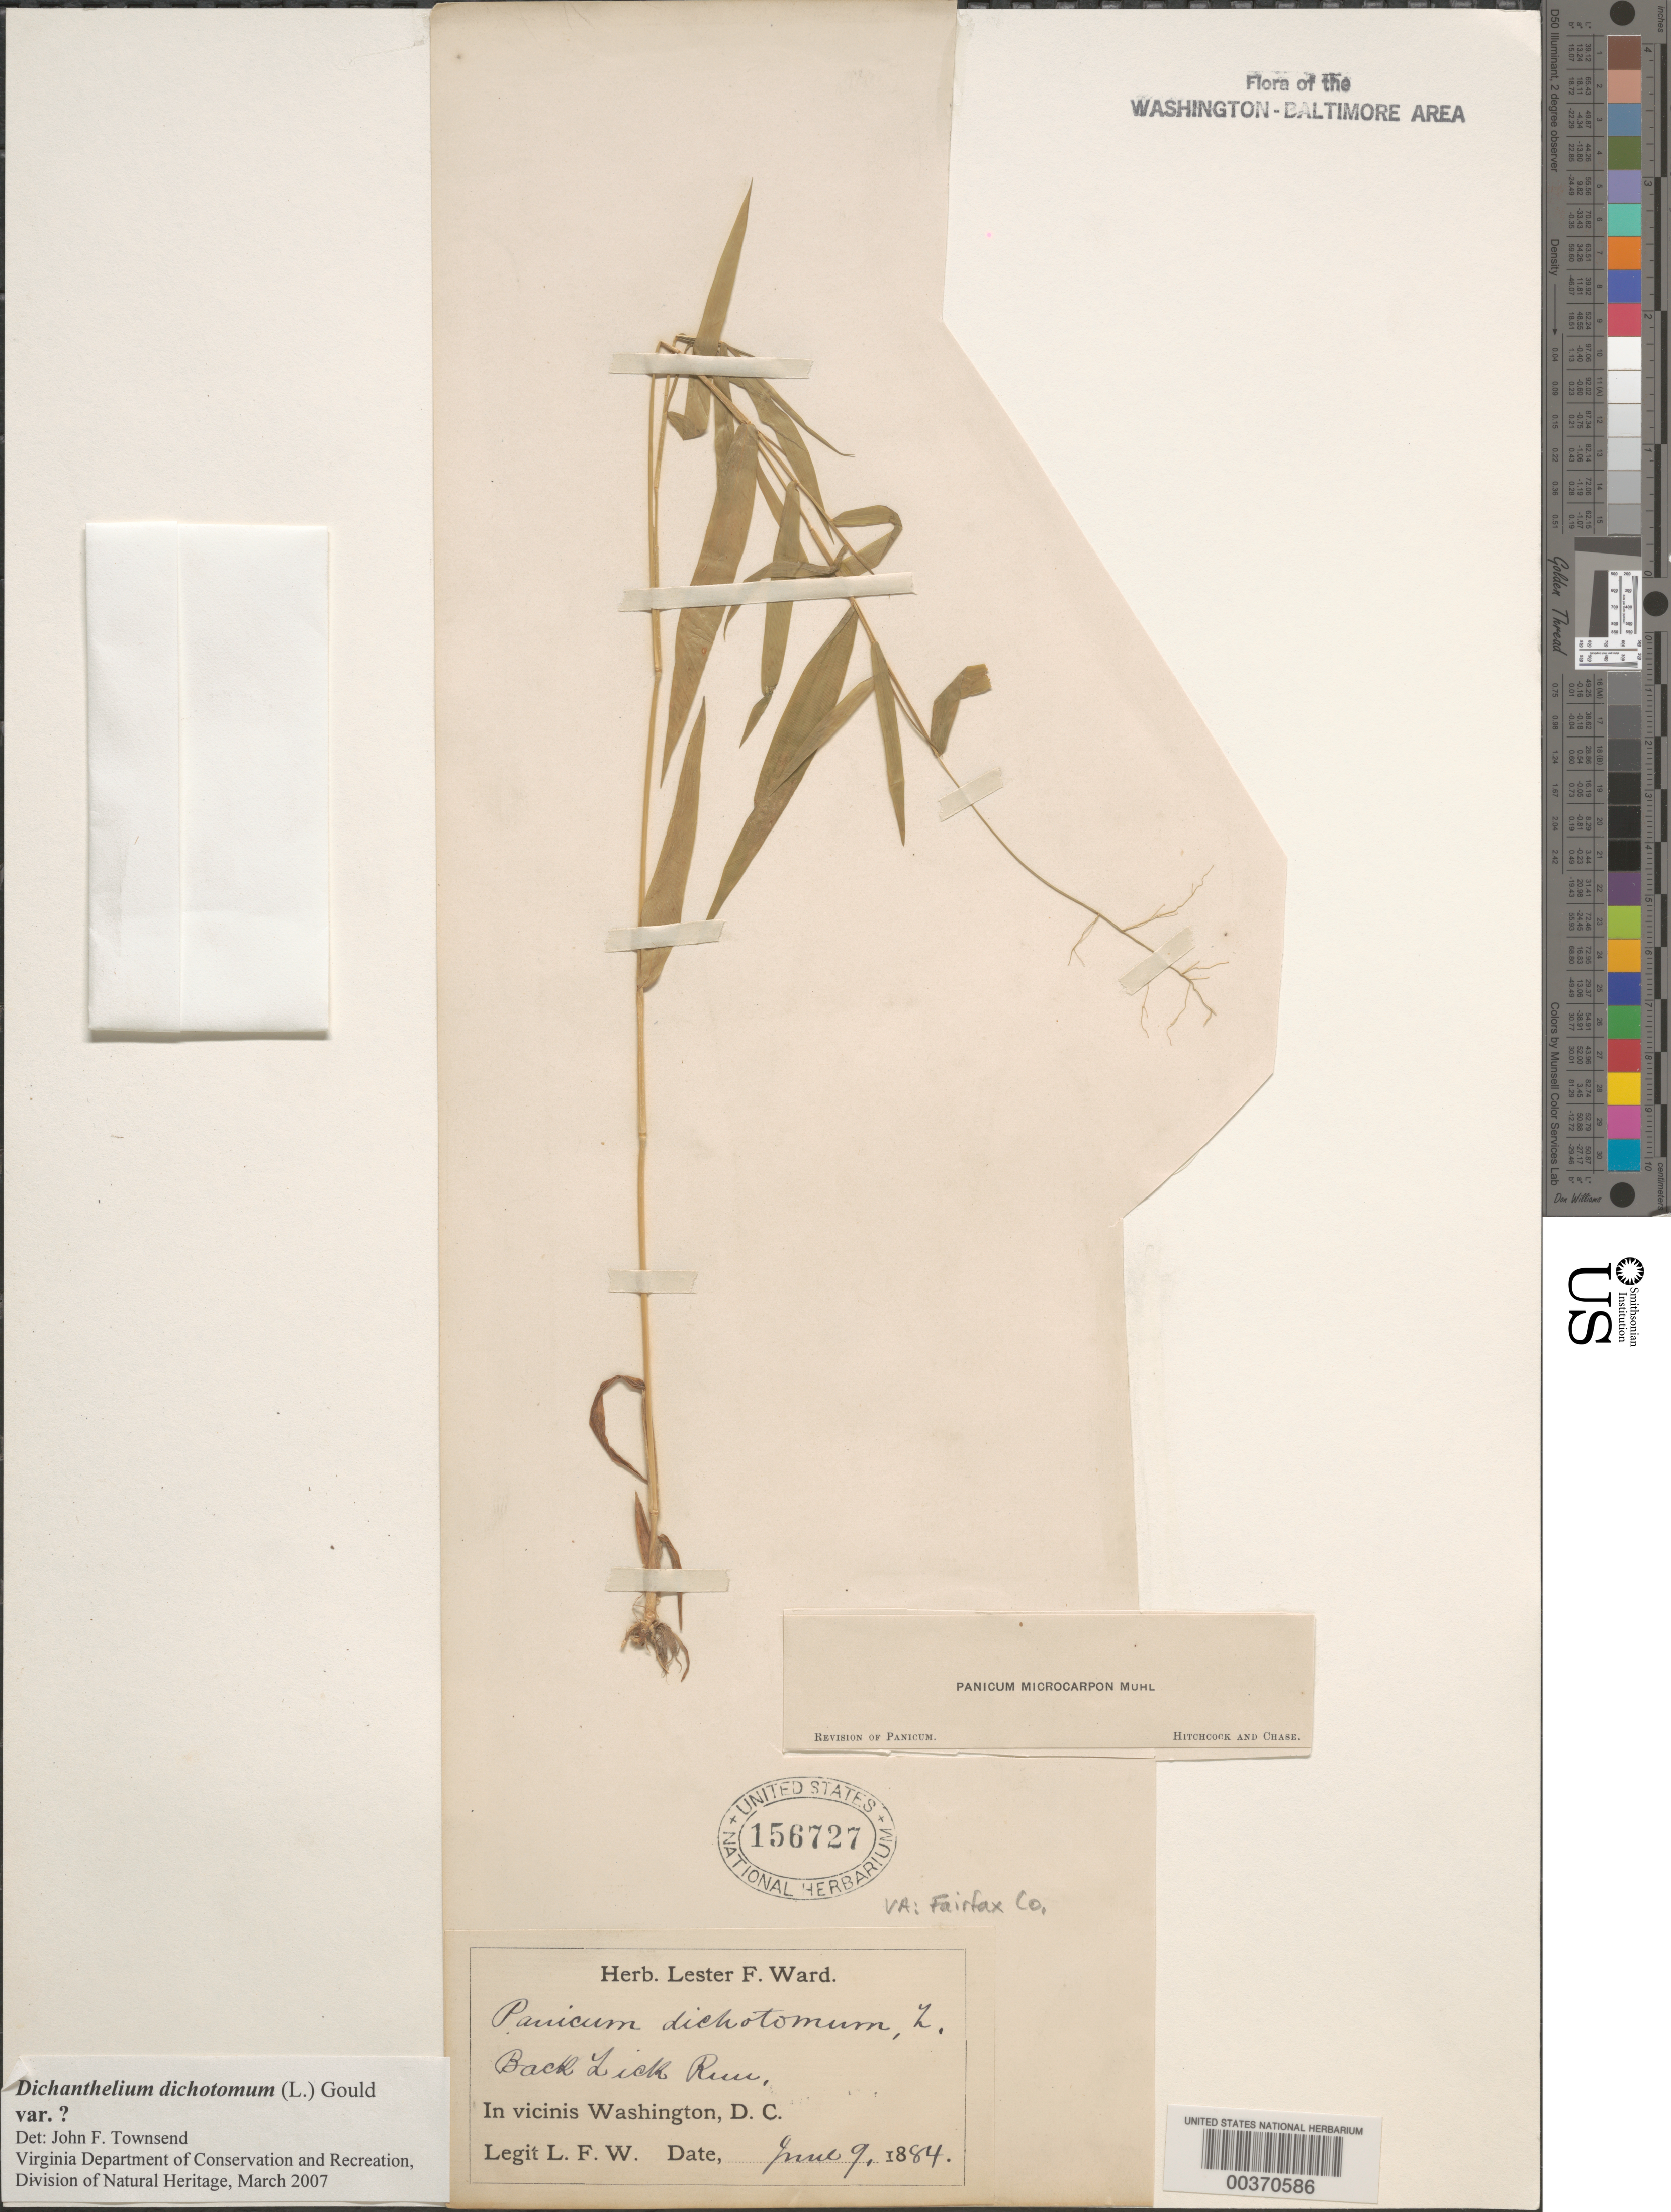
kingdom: Plantae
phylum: Tracheophyta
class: Liliopsida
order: Poales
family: Poaceae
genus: Dichanthelium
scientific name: Dichanthelium dichotomum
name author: (L.) Gould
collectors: L. F. Ward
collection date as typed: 09 Jun 1884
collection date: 1884-06-09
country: United States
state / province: Virginia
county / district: Fairfax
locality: Back Lick Run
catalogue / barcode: US 156727